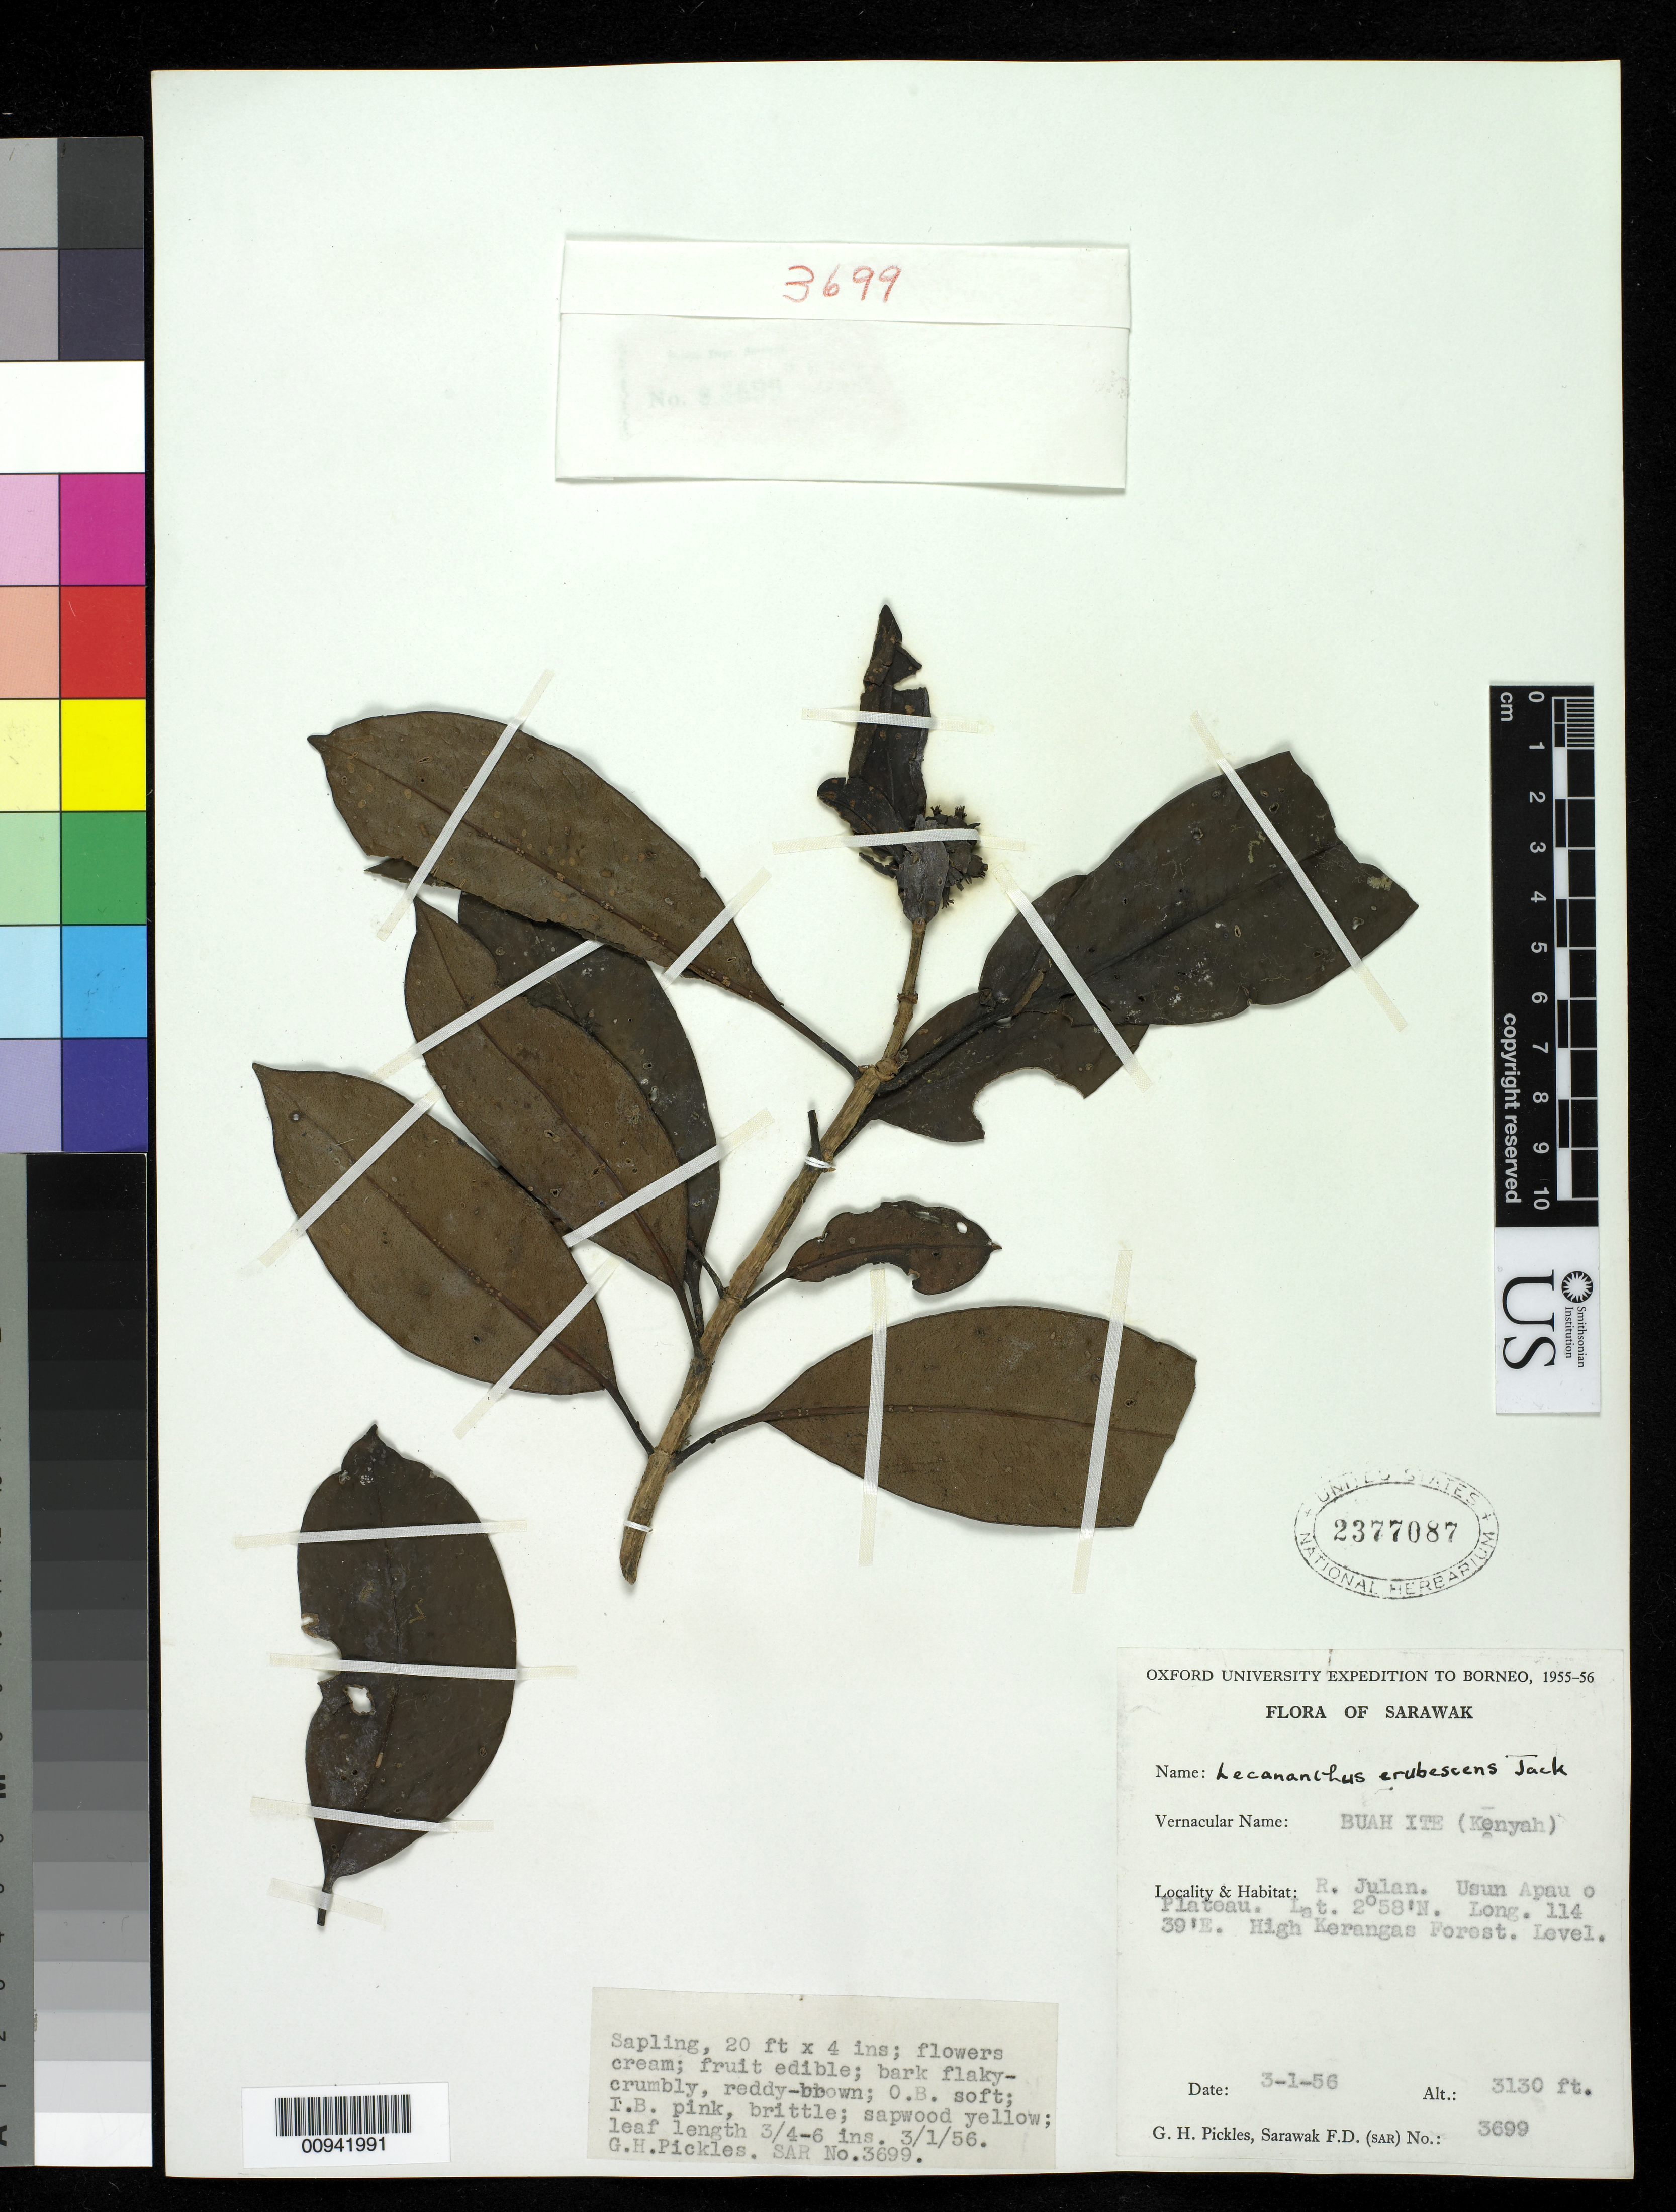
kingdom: Plantae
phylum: Tracheophyta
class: Magnoliopsida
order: Gentianales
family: Rubiaceae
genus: Lecananthus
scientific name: Lecananthus erubescens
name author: Jack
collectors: G. Pickles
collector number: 3699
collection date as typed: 03 Jan 1956 or 01 Mar 1956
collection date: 1956-01-03 or 1956-03-01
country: Indonesia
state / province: Sarawak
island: Borneo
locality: R. Julan. Usun Apau Plateau. High Kerangas Forest.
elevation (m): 954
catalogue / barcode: US 2377087